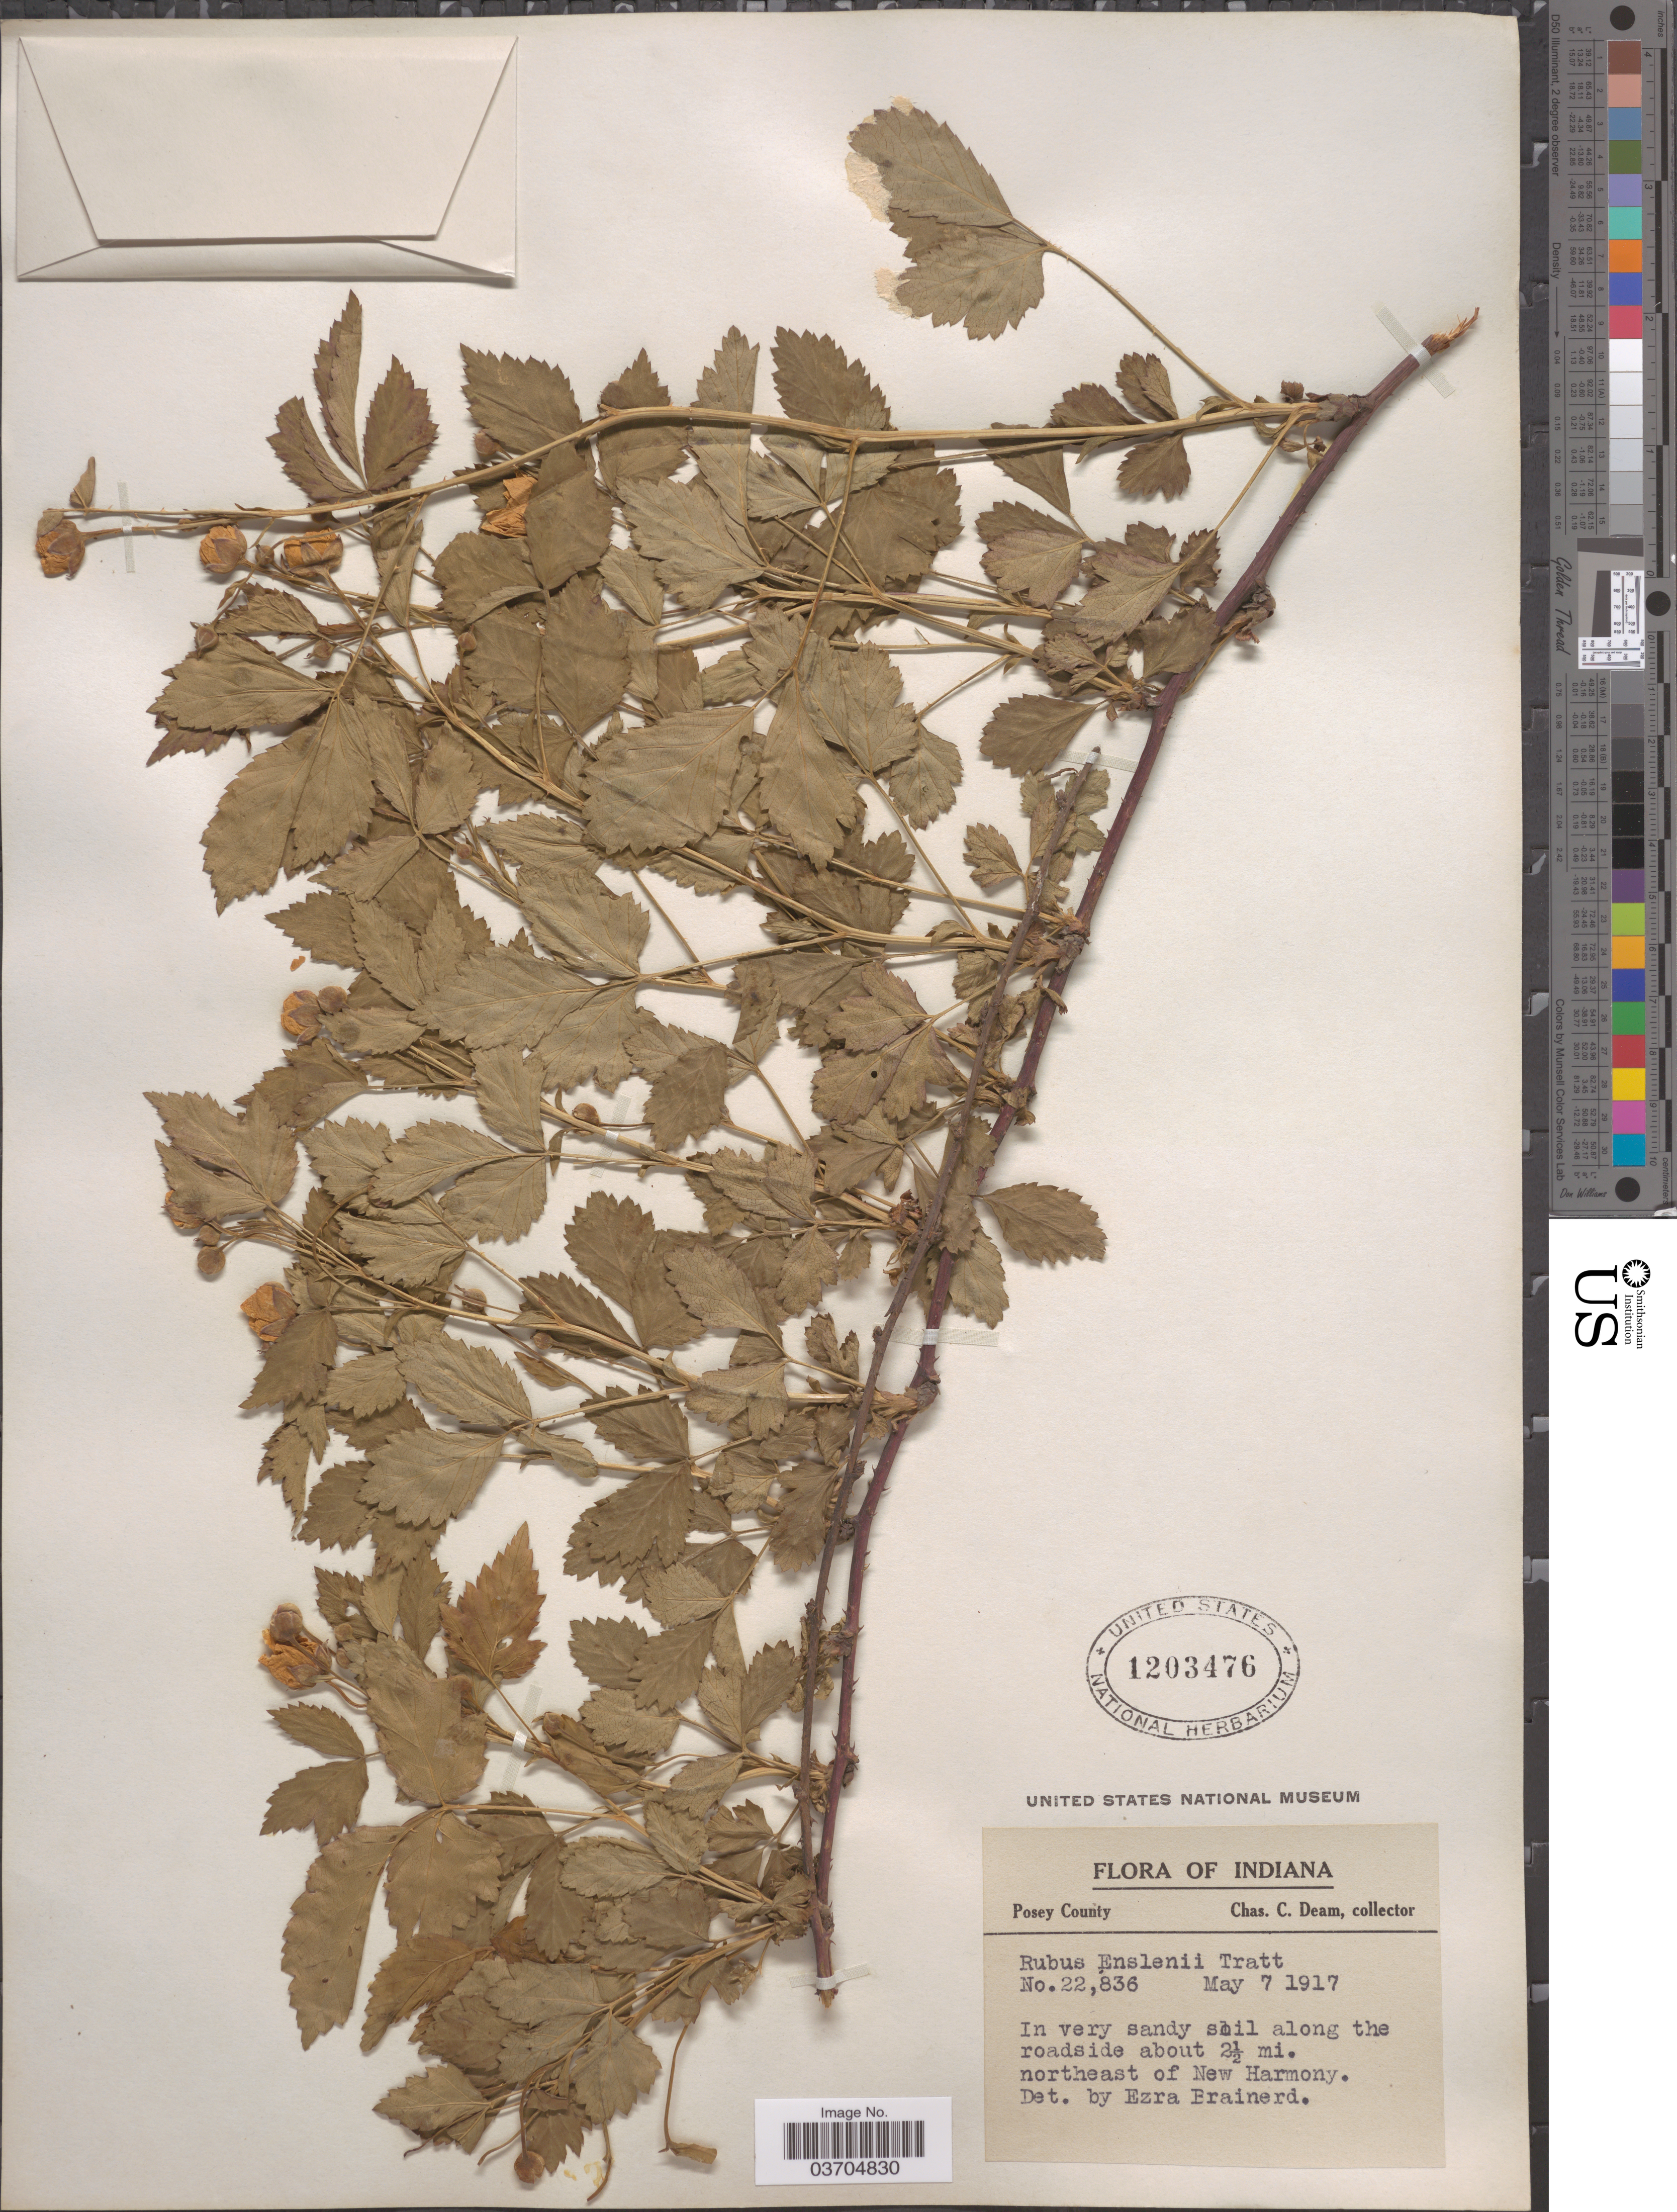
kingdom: Plantae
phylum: Tracheophyta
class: Magnoliopsida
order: Rosales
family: Rosaceae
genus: Rubus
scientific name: Rubus enslenii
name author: Tratt.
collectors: C. C. Deam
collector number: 22836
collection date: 1917-05-07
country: United States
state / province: Indiana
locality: Posey County. Along the roadside about 2½ mi. northeast of New Harmony.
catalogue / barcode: US 1203476